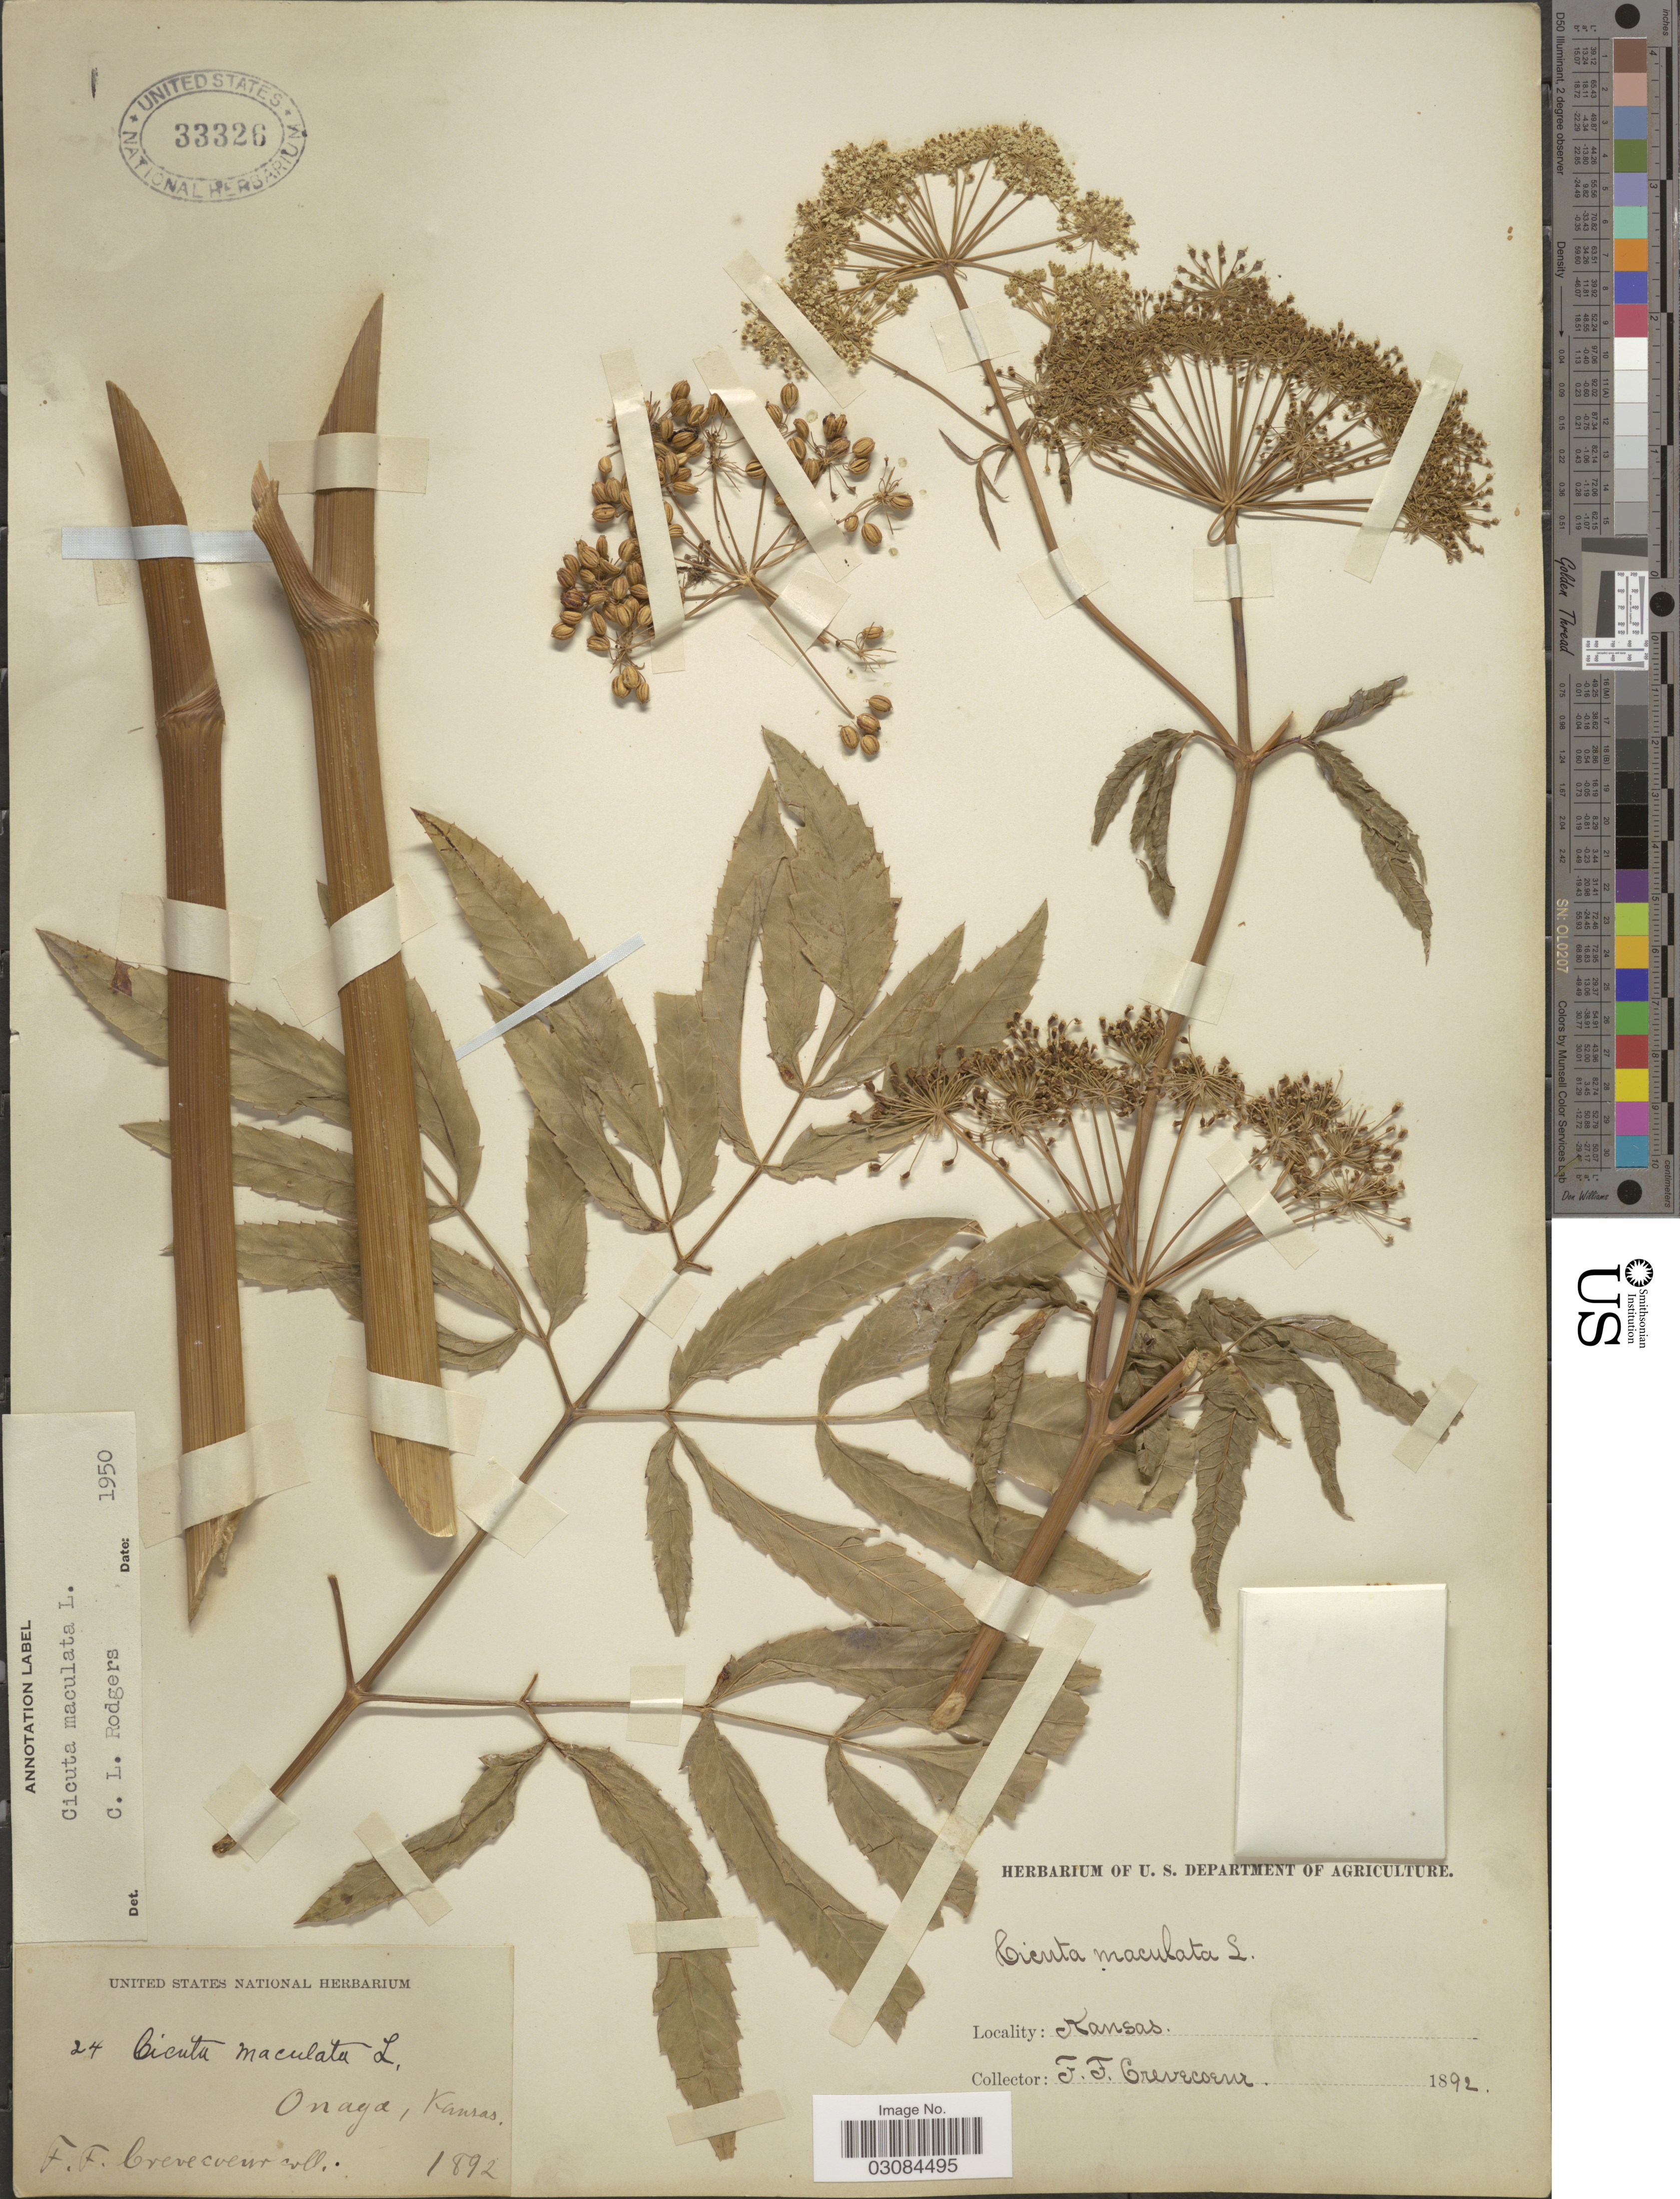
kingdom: Plantae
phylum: Tracheophyta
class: Magnoliopsida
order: Apiales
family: Apiaceae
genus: Cicuta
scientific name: Cicuta maculata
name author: L.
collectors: F. F. Crevecoeur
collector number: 24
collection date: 1892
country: United States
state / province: Kansas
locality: Onaga.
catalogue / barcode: US 33326